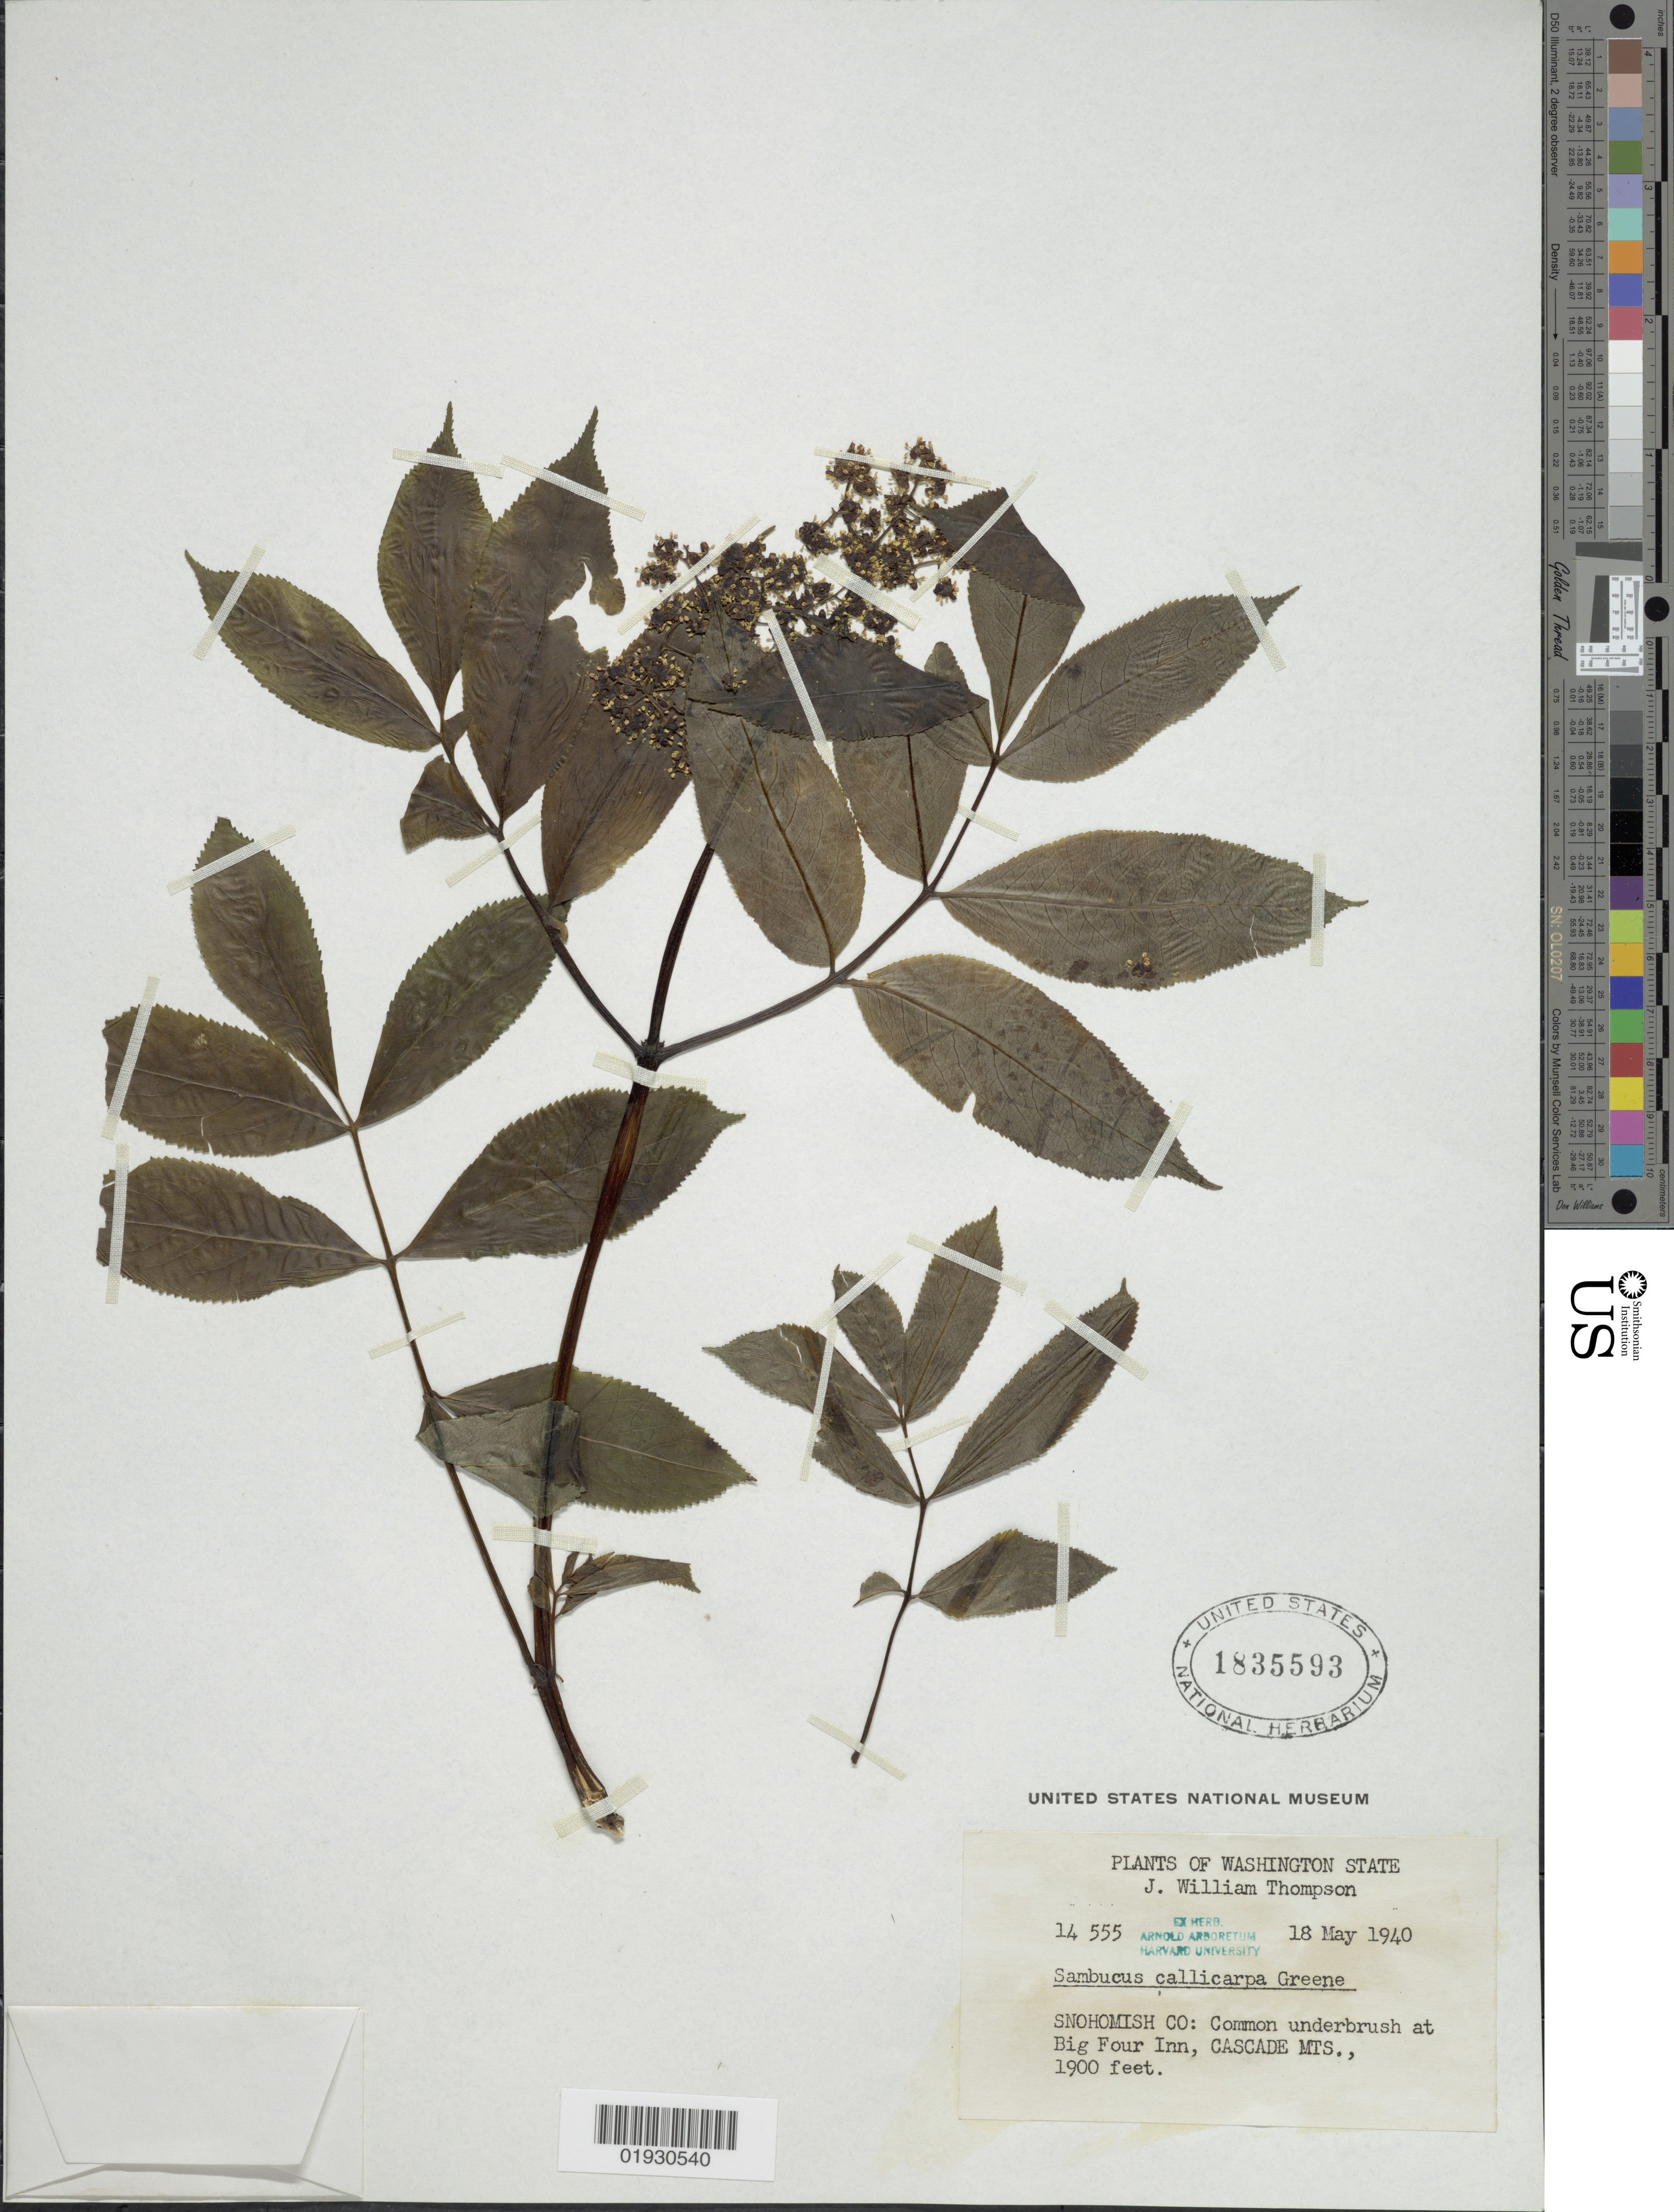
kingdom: Plantae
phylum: Tracheophyta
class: Magnoliopsida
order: Dipsacales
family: Viburnaceae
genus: Sambucus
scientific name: Sambucus callicarpa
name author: Greene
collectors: J. W. Thompson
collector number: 14555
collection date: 1940-05-18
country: United States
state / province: Washington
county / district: Snohomish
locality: Snohomish Co: Common underbush at Big Four Inn, Cascade Mts.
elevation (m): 579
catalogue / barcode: US 1835593